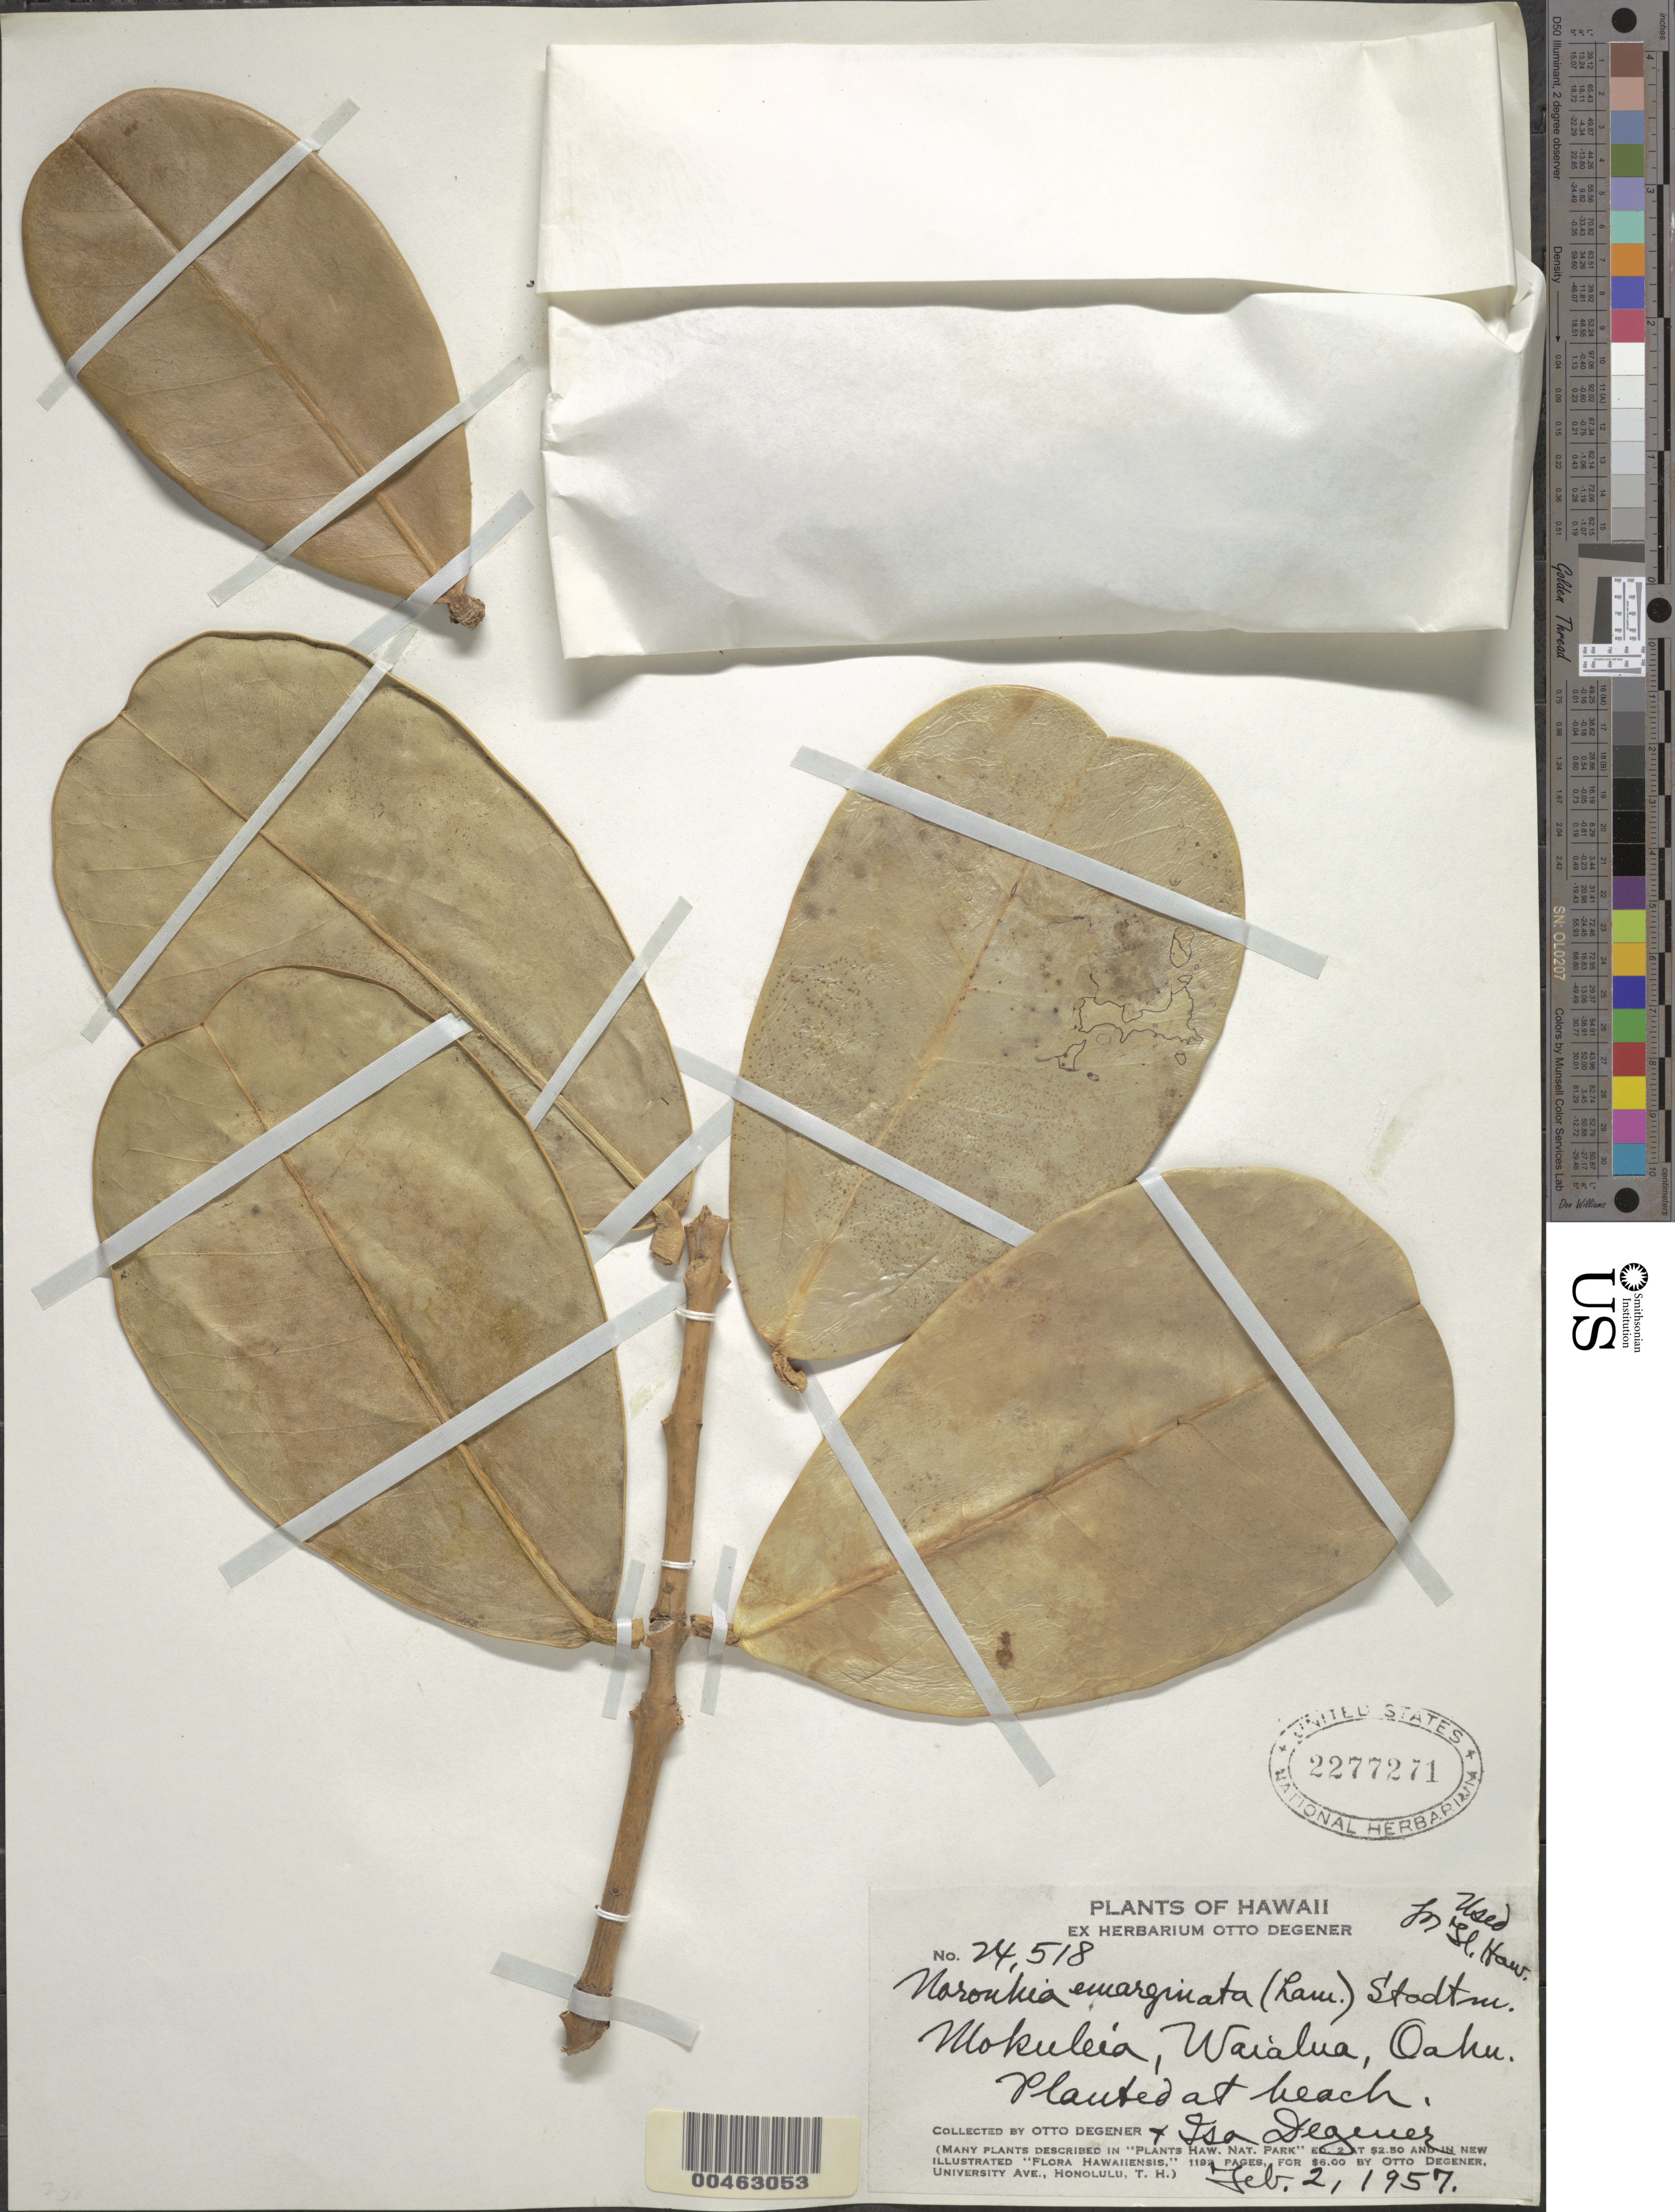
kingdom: Plantae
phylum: Tracheophyta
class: Magnoliopsida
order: Lamiales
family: Oleaceae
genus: Noronhia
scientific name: Noronhia emarginata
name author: (Lam.) Thouars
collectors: O. Degener & I. Degener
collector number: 24518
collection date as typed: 2 Feb 1957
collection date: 1957-02-02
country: United States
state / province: Hawaii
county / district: Honolulu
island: Oahu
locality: Mokuleia, Waialua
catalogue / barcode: US 2277271